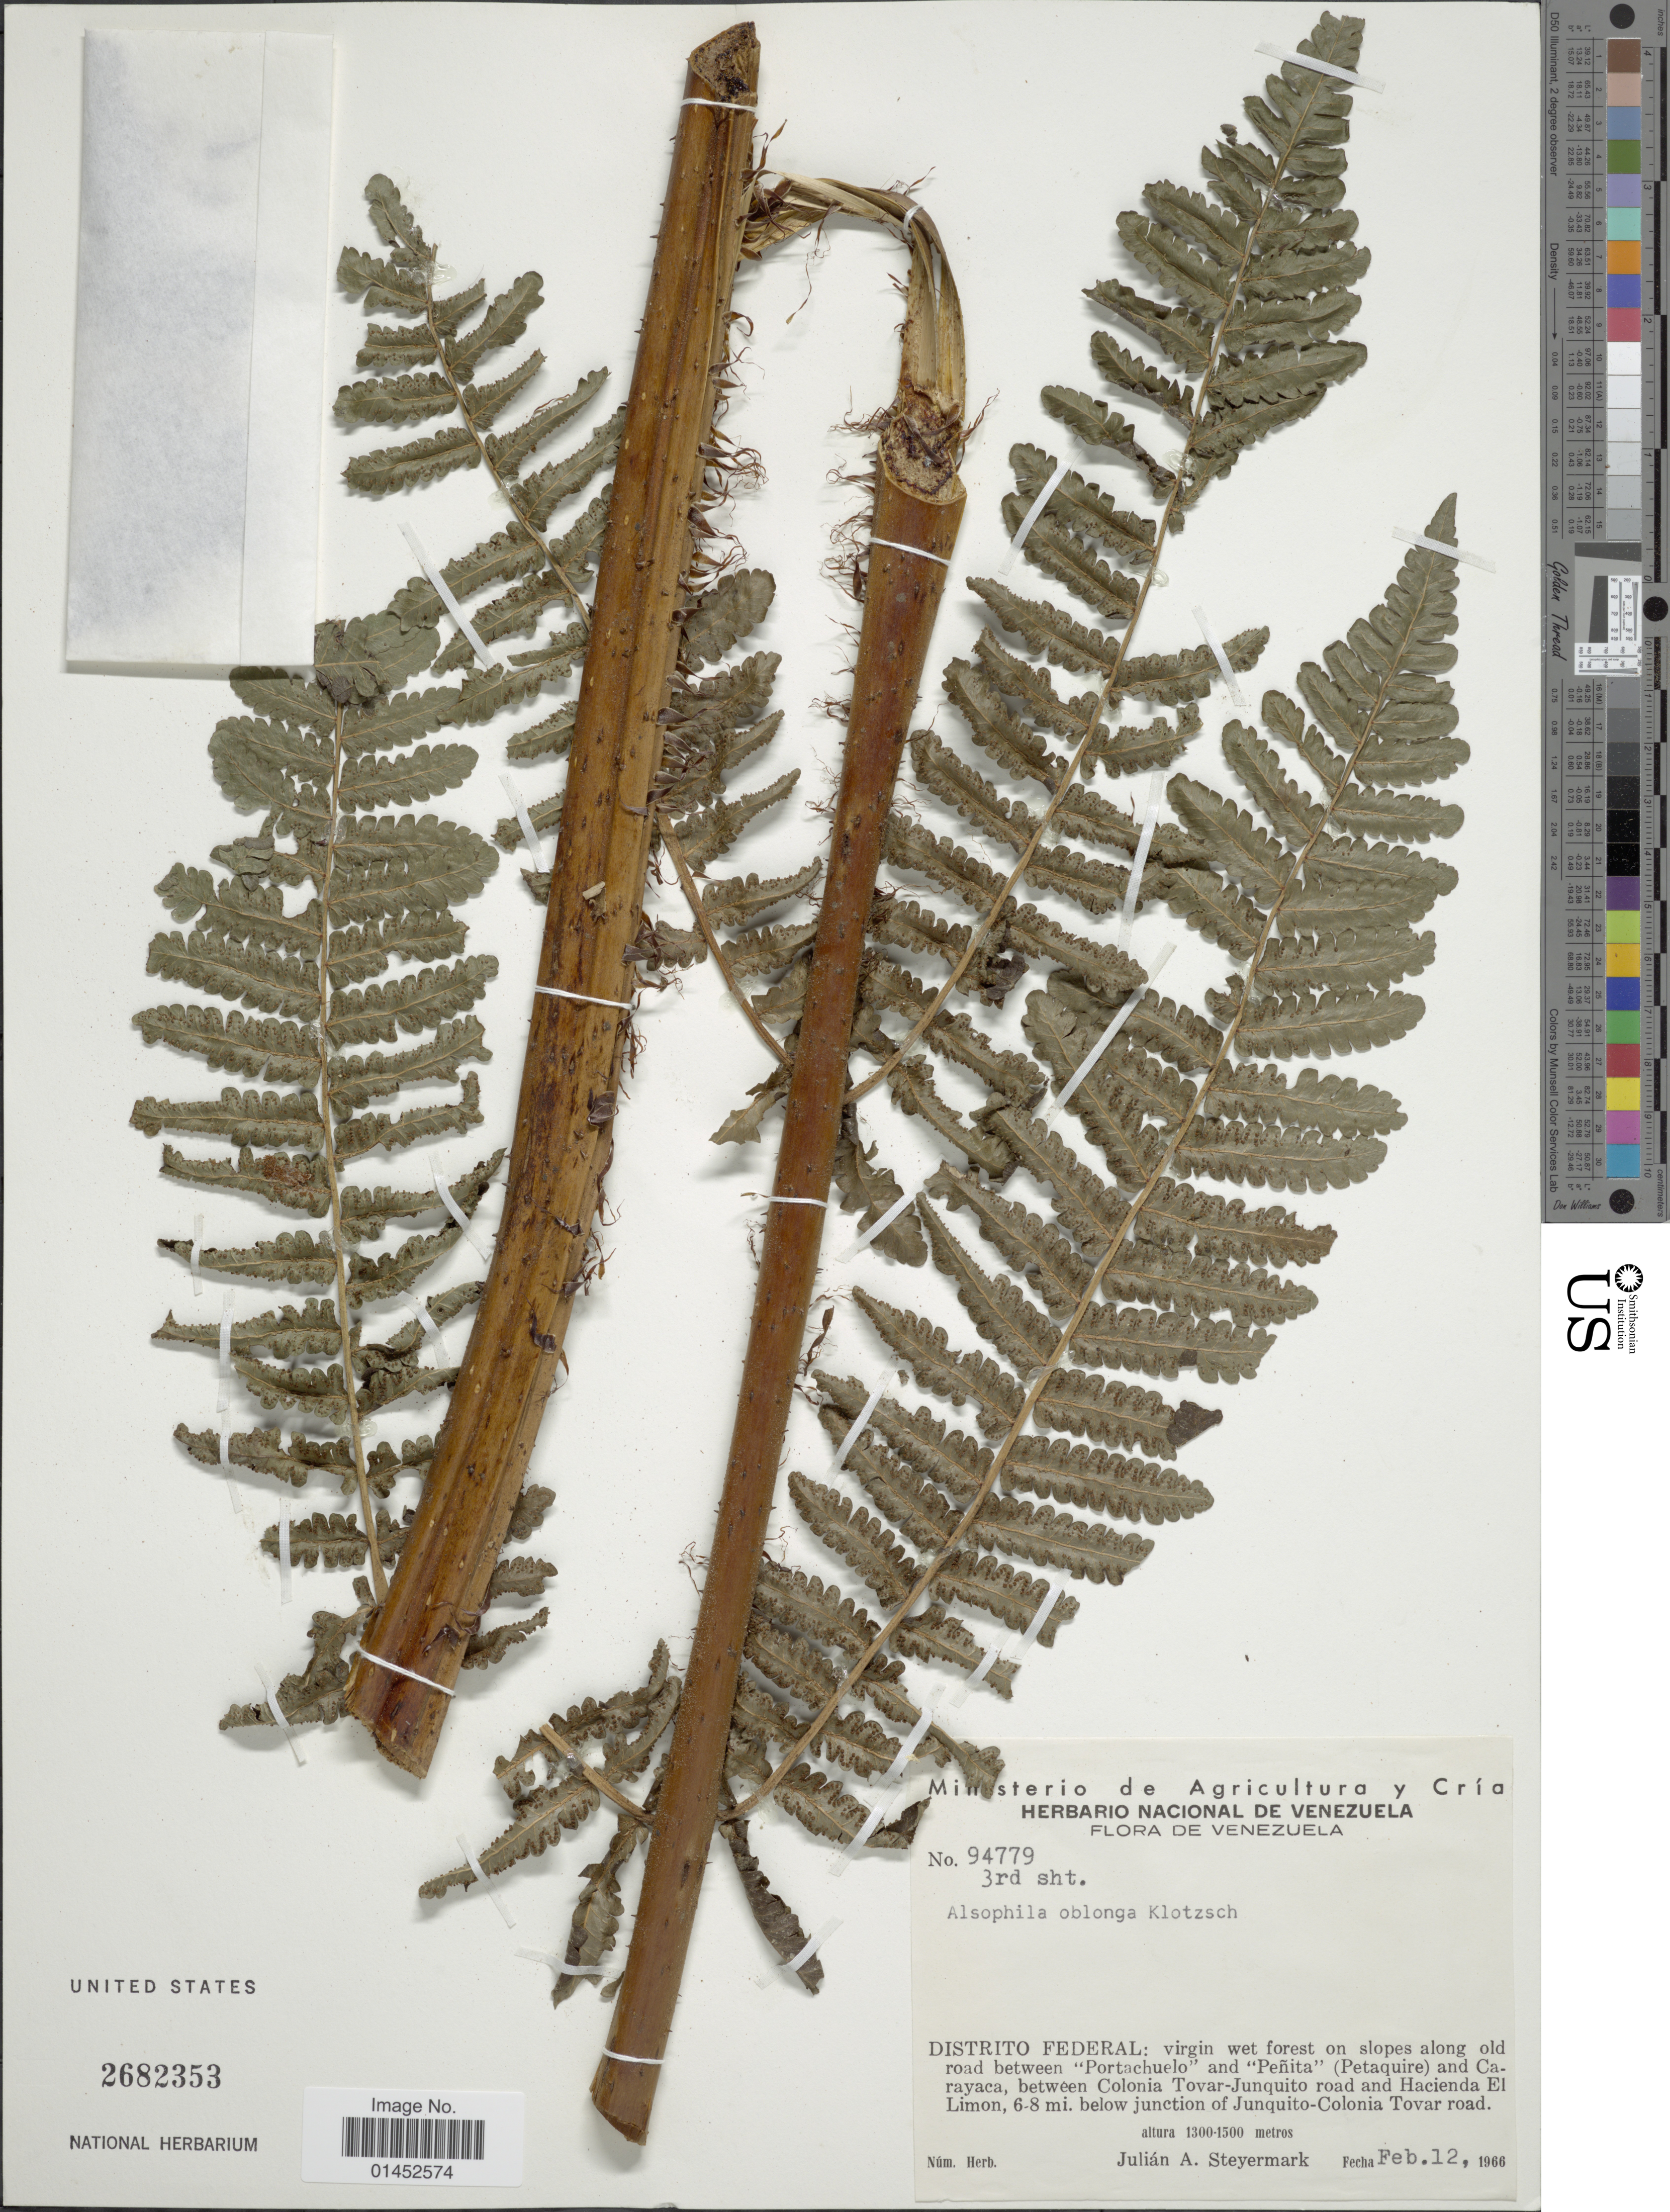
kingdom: Plantae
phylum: Tracheophyta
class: Polypodiopsida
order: Cyatheales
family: Cyatheaceae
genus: Cyathea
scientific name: Cyathea pungens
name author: (Willd.) Domin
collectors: J. Steyermark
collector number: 94779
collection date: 1966-02-12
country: Venezuela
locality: Distrito Federal: virgin wet forest on slope along old road between 'Portachuelo' and 'Peñita' (Petaquire) and Carayaca, between Colonia Tovar-Junquito road and Hacienda El Limon, 6-8 mi. below junction of Junquito-Colonia Tovar road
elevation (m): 1300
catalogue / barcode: US 2682353